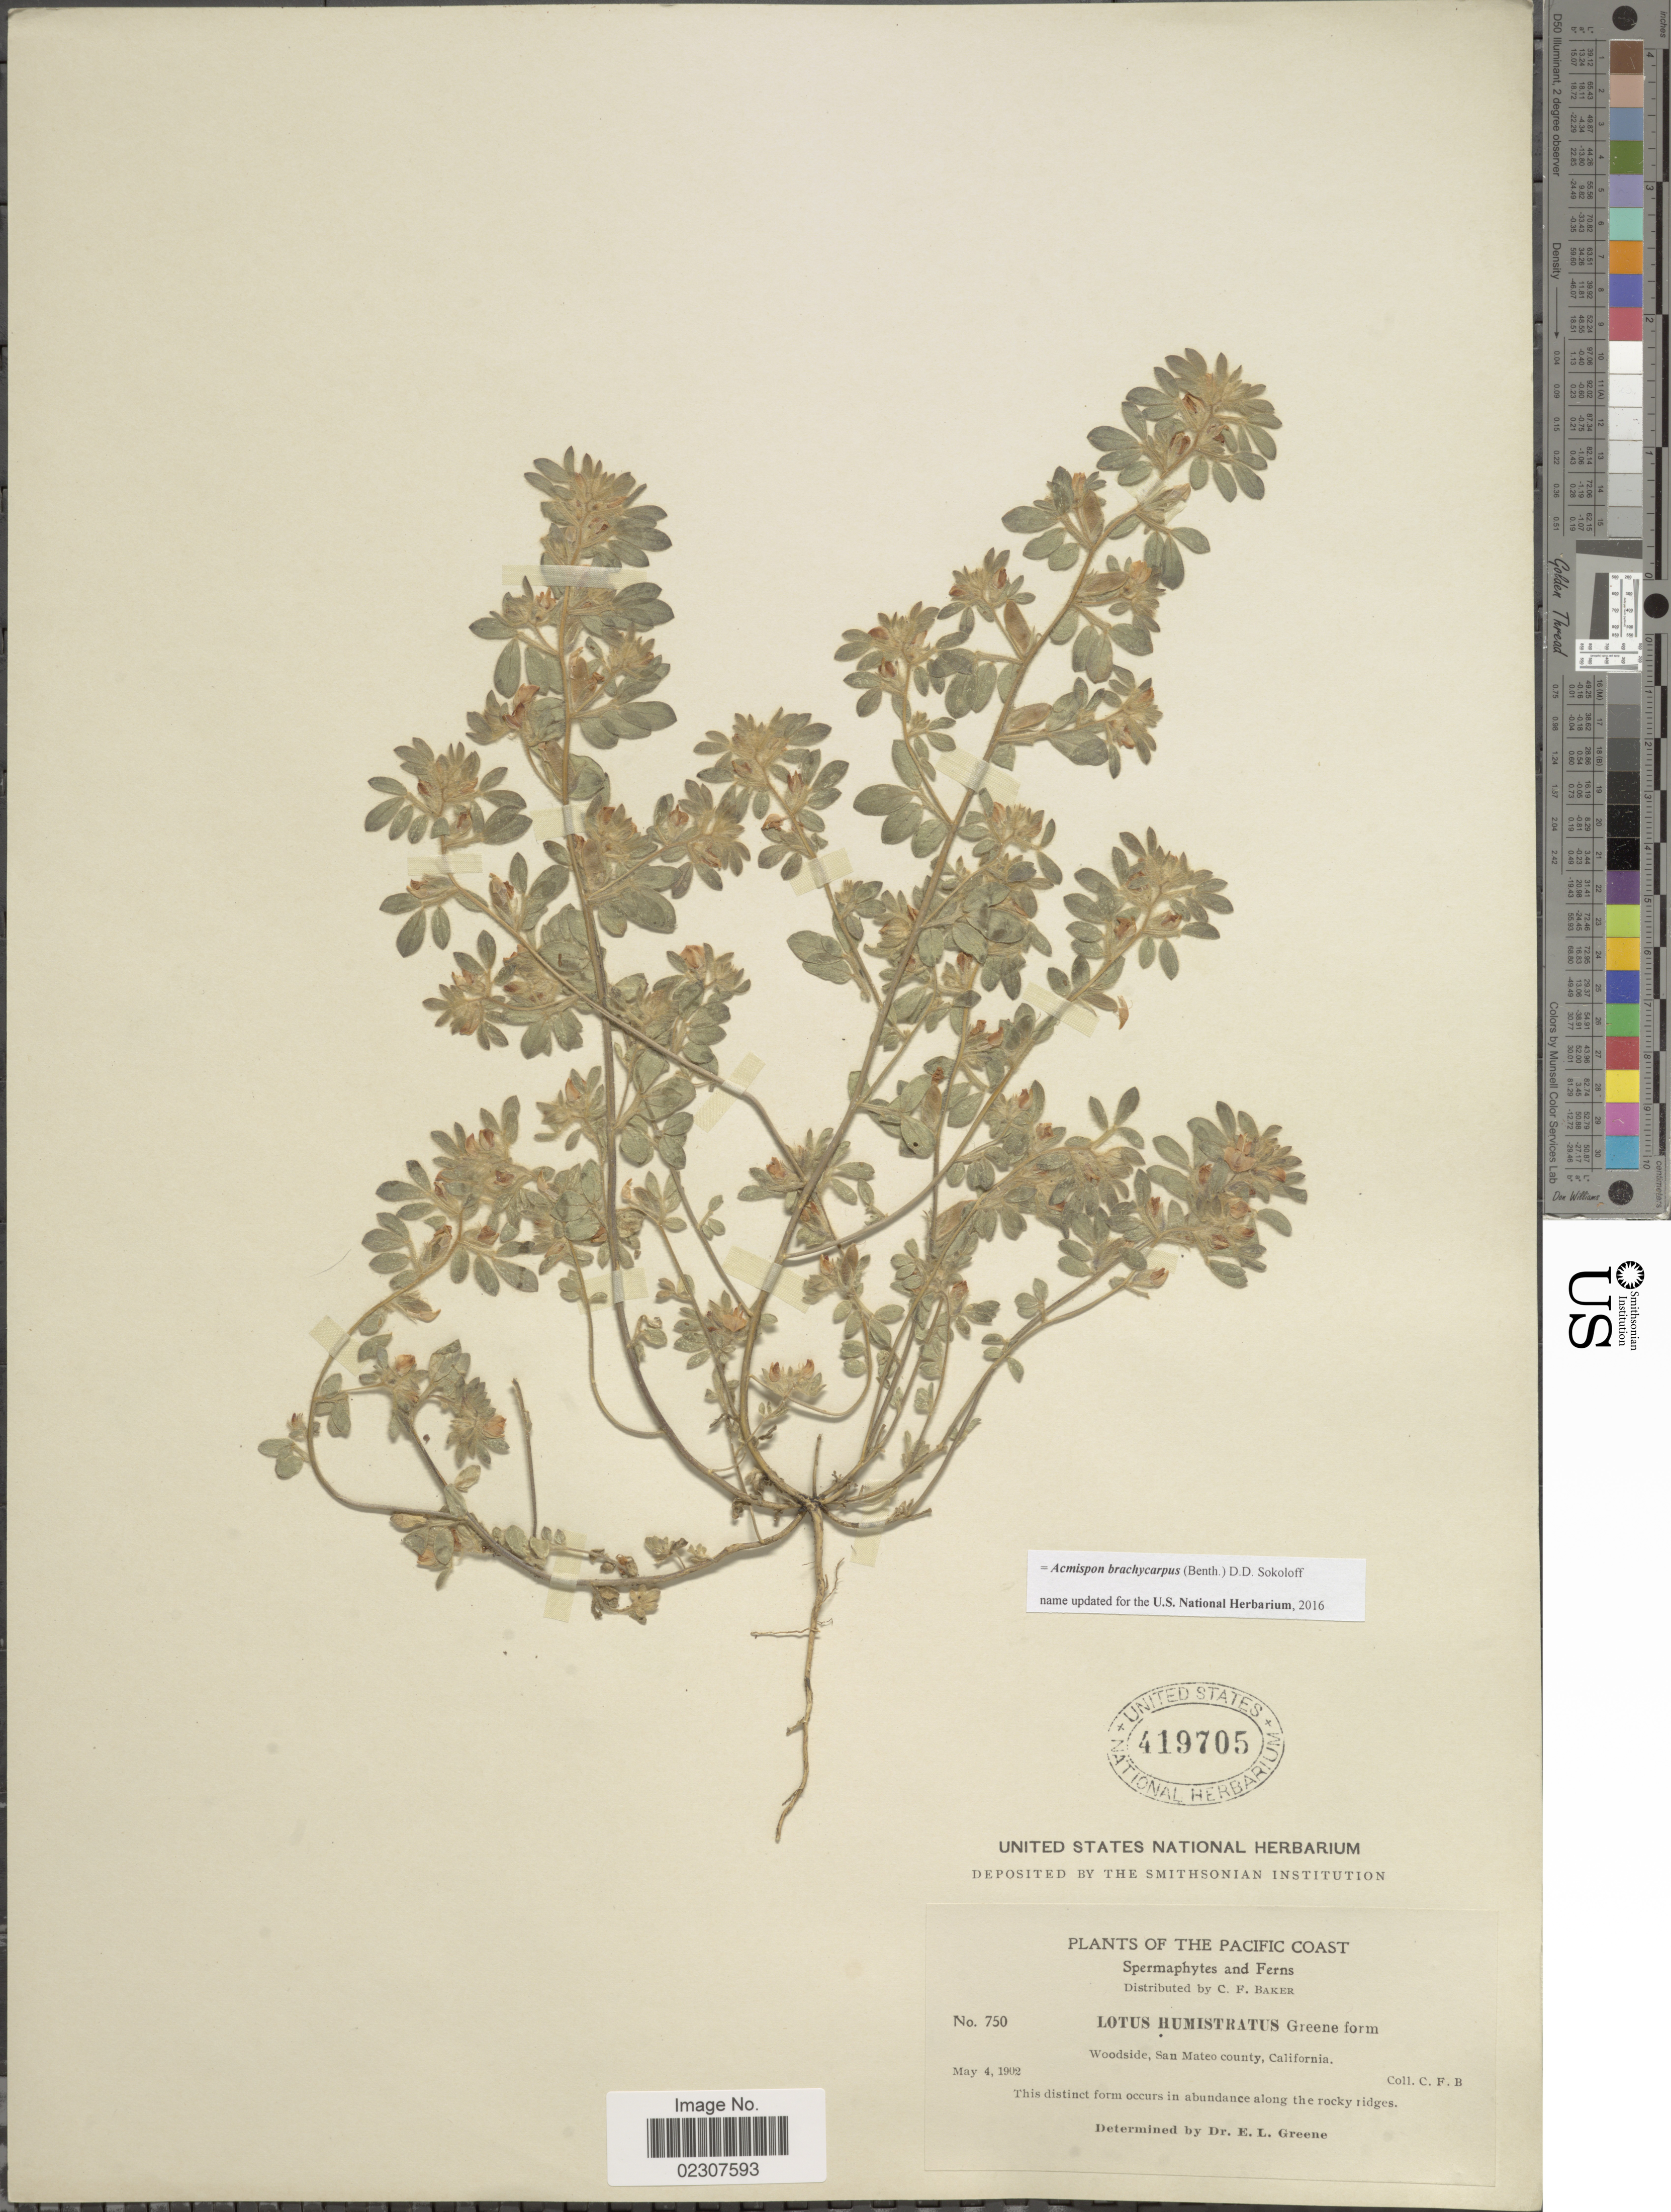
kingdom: Plantae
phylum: Tracheophyta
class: Magnoliopsida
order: Fabales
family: Fabaceae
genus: Acmispon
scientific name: Acmispon brachycarpus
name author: (Benth.) D.D. Sokoloff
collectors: C. F. Baker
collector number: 750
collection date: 1902-05-04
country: United States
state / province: California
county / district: San Mateo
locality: The Pacific Coast, Spermaphytes and Ferns, Woodside, San Mateo county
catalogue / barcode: US 419705